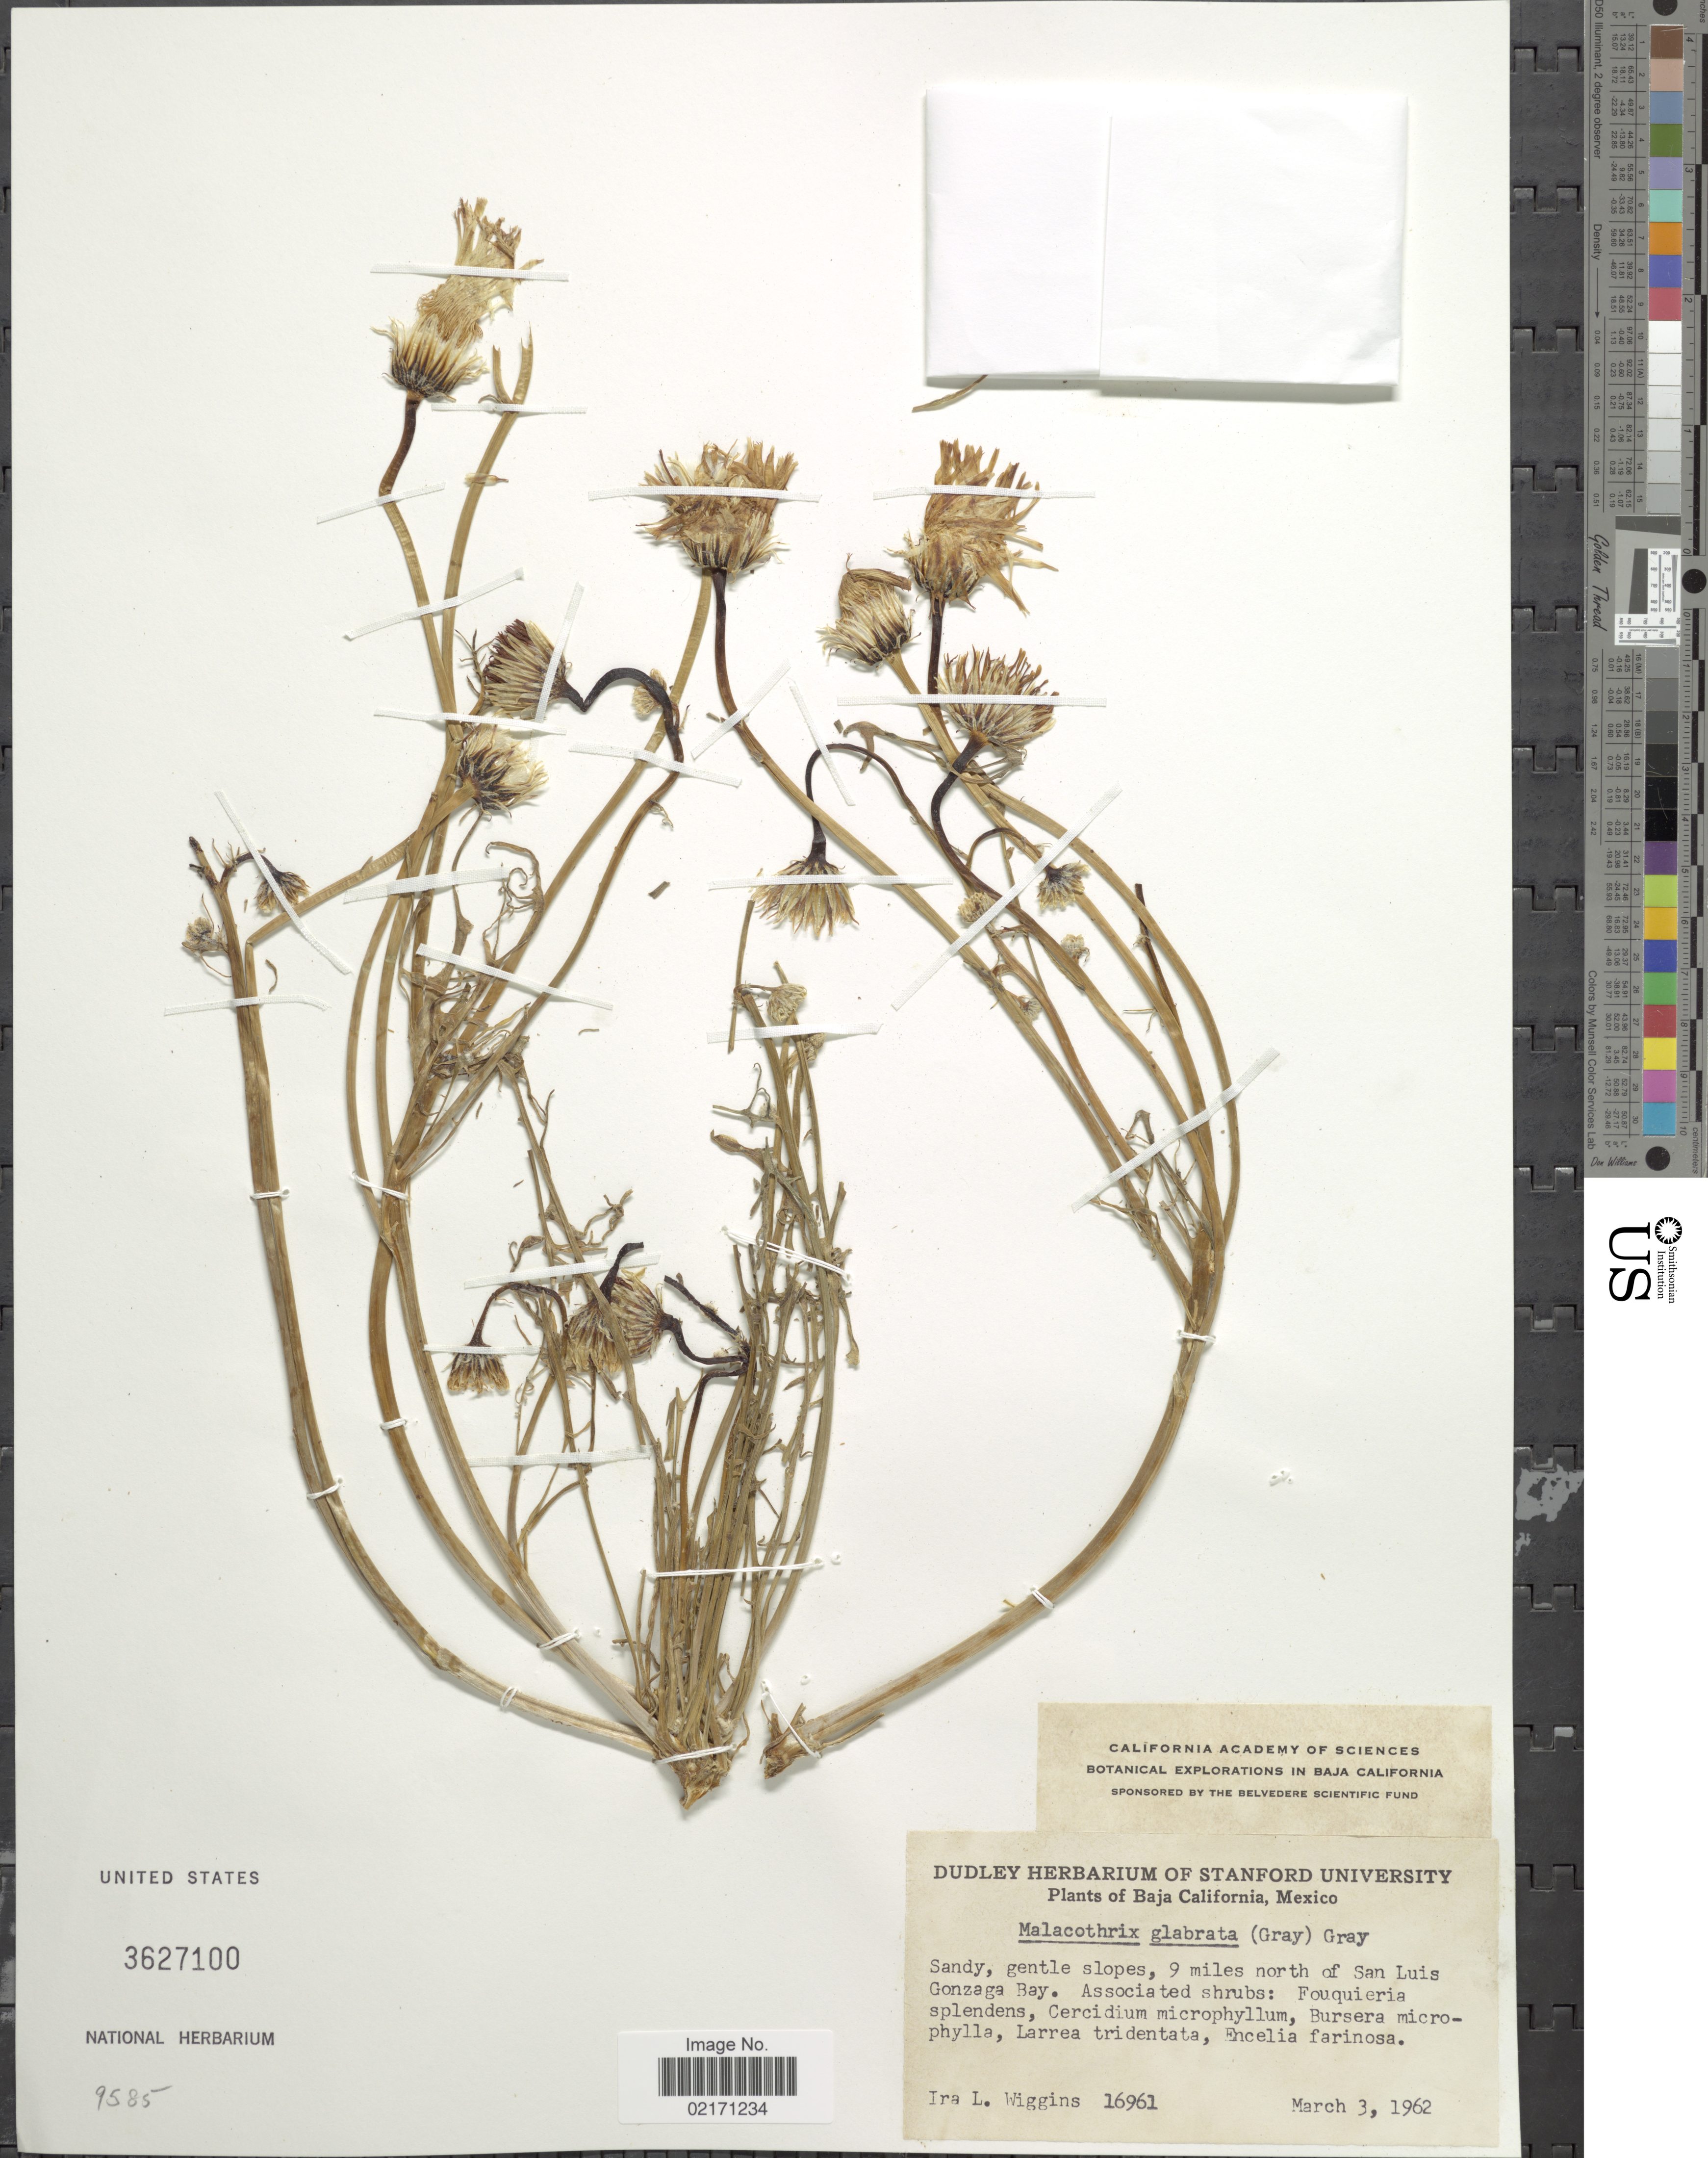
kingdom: Plantae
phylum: Tracheophyta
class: Magnoliopsida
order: Asterales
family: Asteraceae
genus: Malacothrix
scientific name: Malacothrix glabrata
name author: (A. Gray ex D.C. Eaton) A. Gray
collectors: I. L. Wiggins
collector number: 16961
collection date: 1962-03-03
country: Mexico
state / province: Baja California Sur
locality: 9 miles north of San Luis Gonzaga Bay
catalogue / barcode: US 3627100